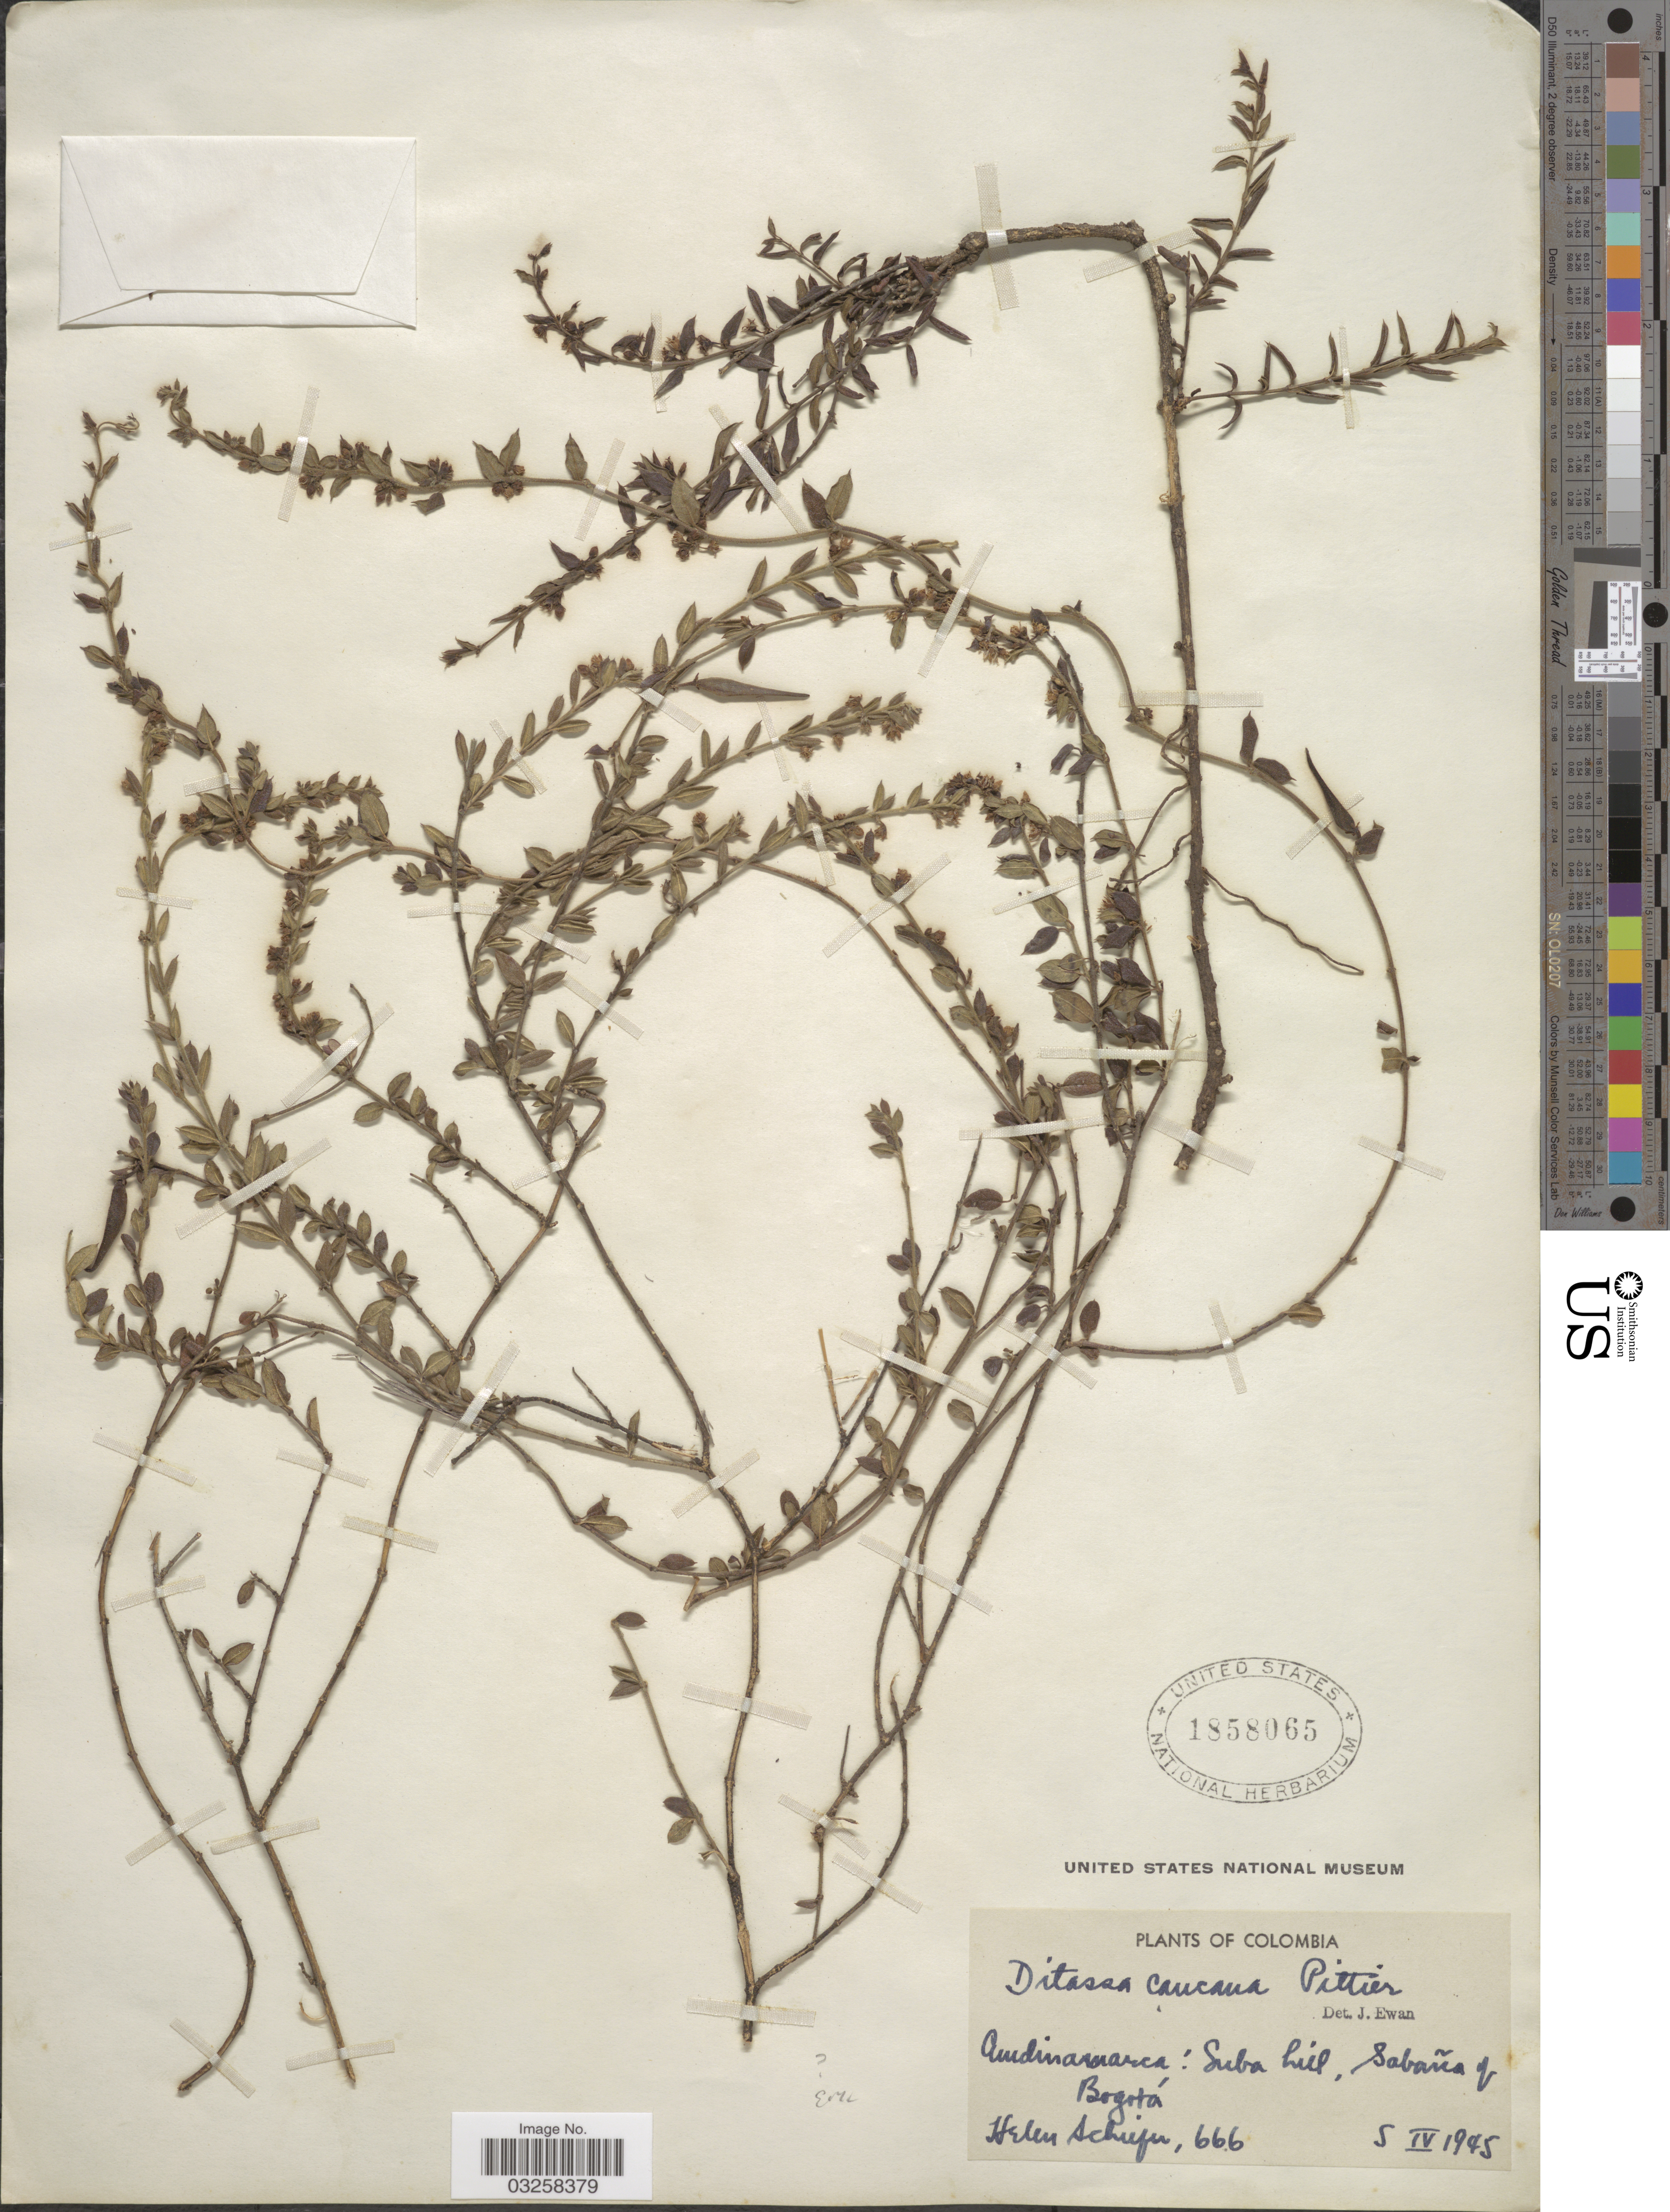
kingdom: Plantae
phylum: Tracheophyta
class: Magnoliopsida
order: Gentianales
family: Apocynaceae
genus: Ditassa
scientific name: Ditassa caucana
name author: Pittier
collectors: H. Schiefer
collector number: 666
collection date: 1945-04-05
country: Colombia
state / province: Cundinamarca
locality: Suba hill, sabañas of Bogotá.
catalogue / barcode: US 1858065